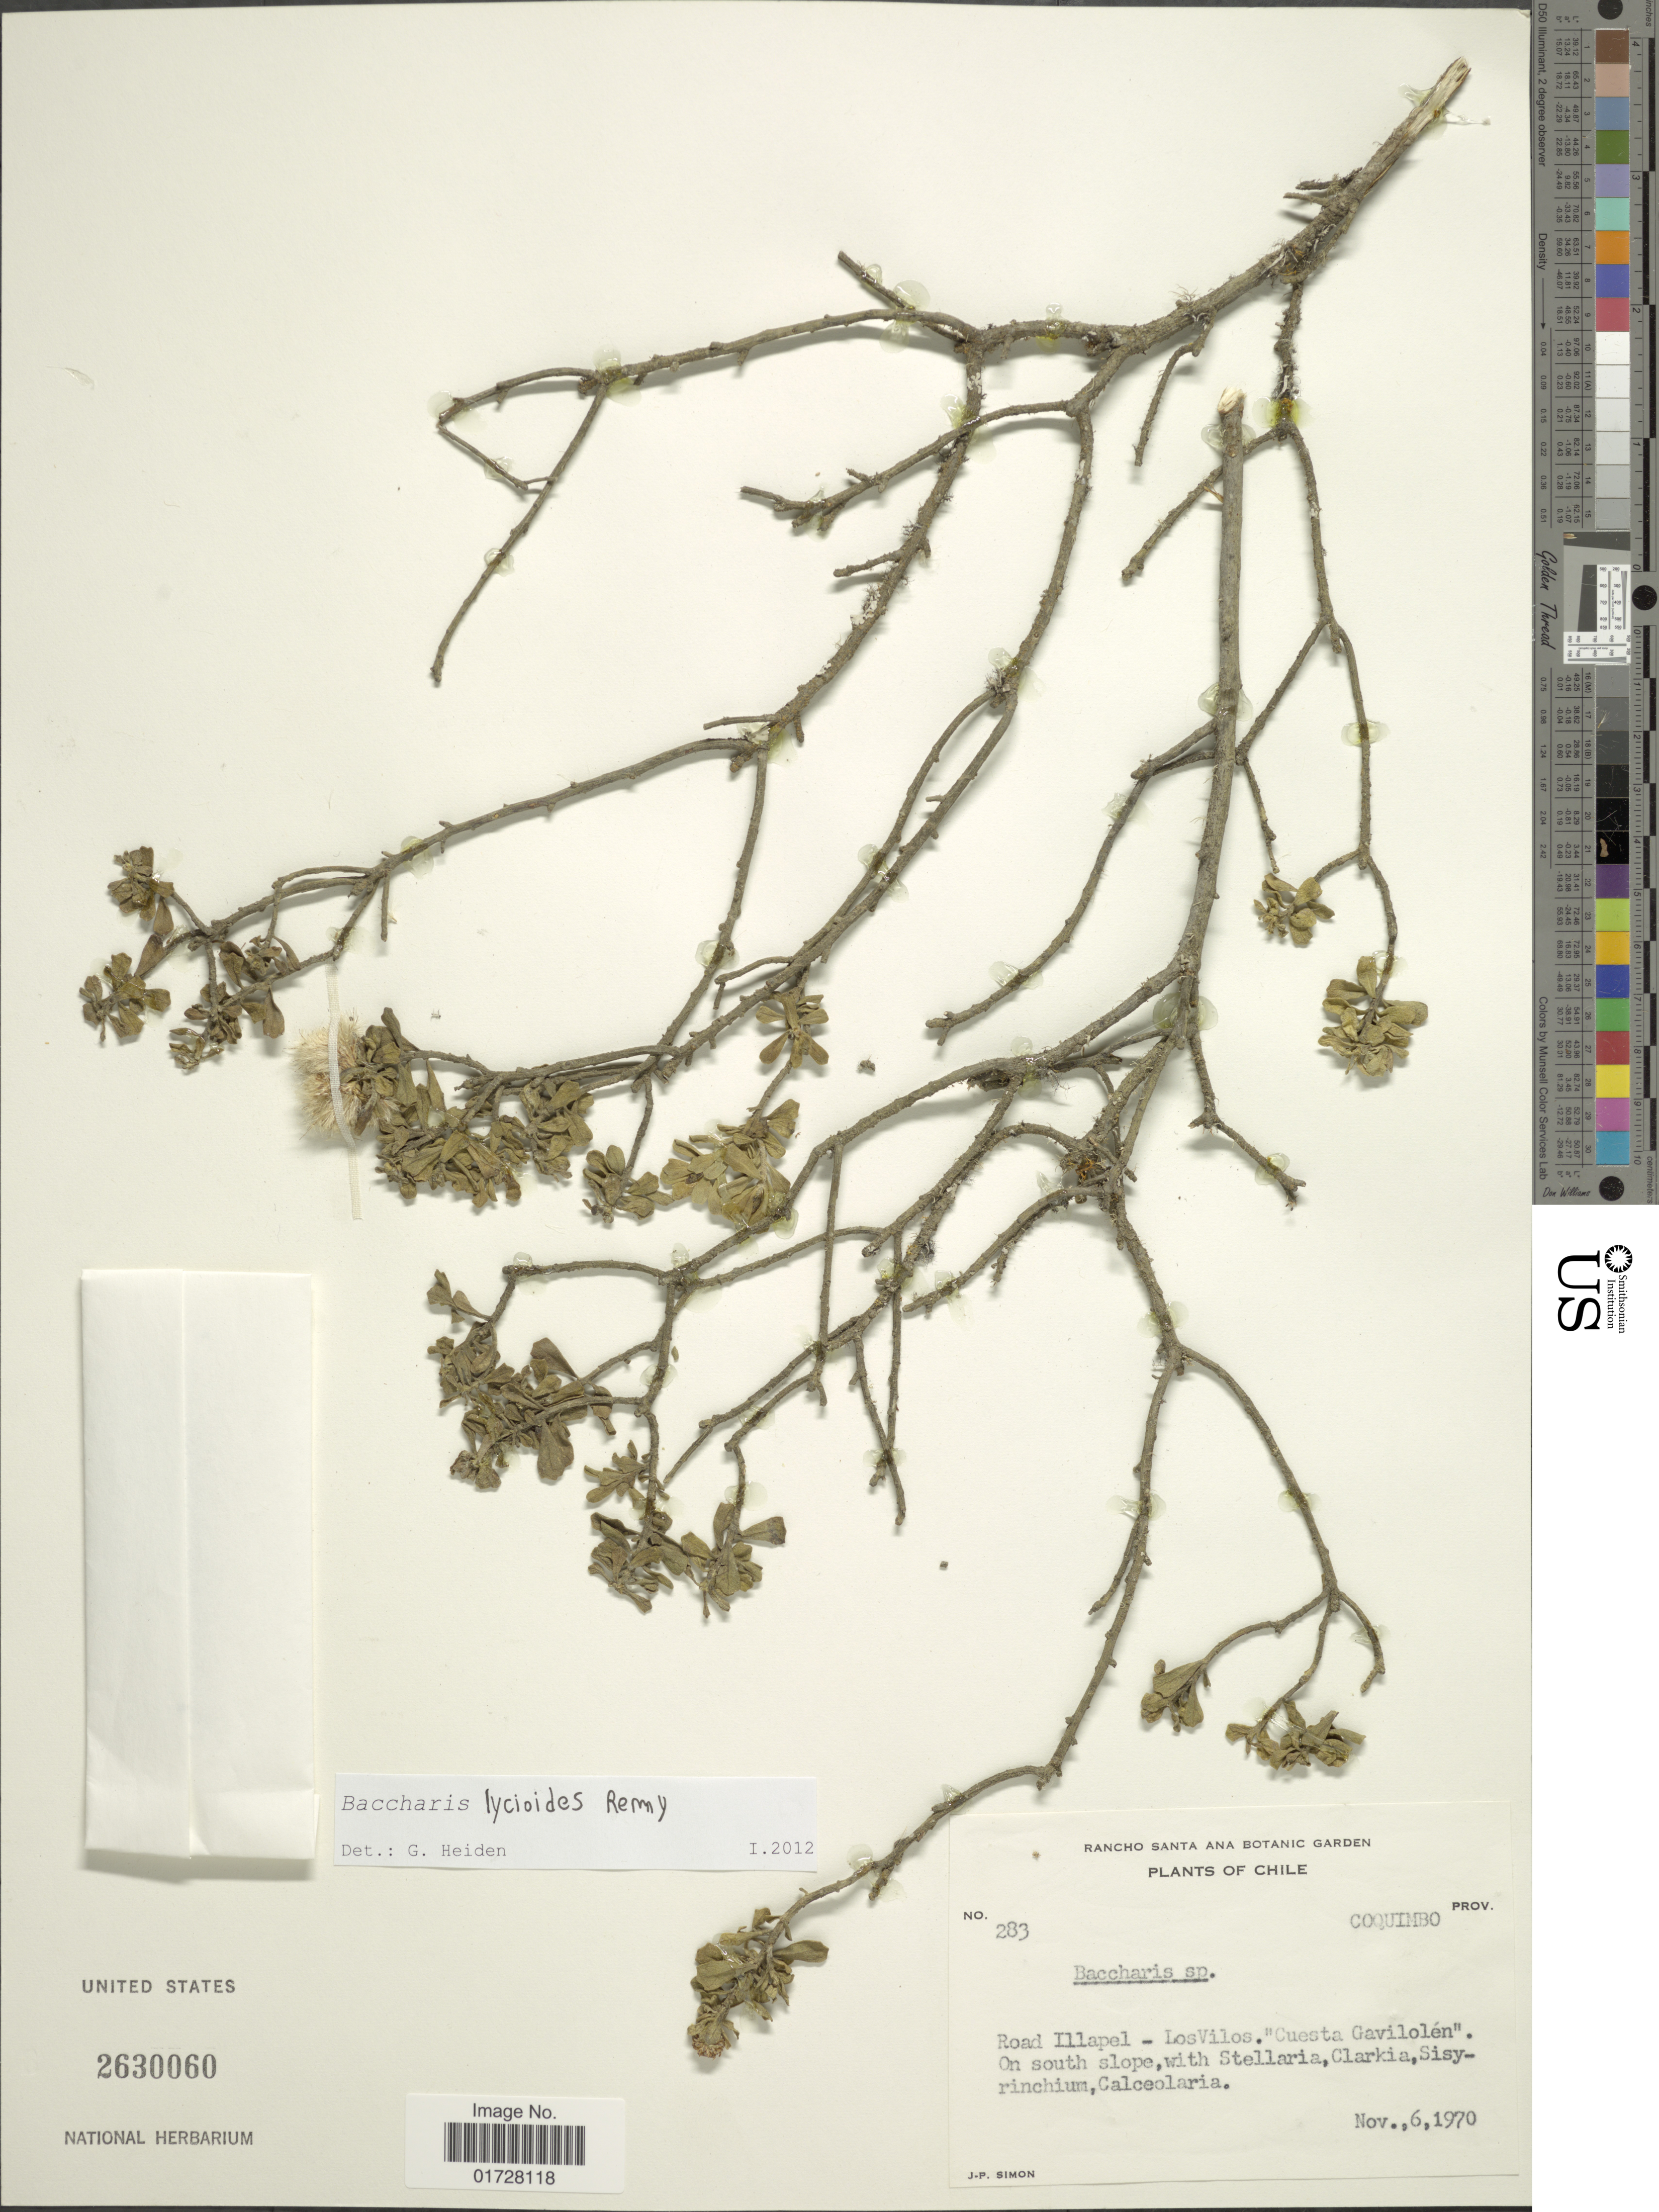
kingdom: Plantae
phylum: Tracheophyta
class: Magnoliopsida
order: Asterales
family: Asteraceae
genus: Baccharis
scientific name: Baccharis lycioides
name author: J. Rémy in Gay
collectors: J.-P. Simon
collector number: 283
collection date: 1970-11-06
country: Chile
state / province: Coquimbo (IV)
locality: Road Illapel, Los Vilos, Cuesta Gavilolen, on south slope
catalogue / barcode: US 2630060